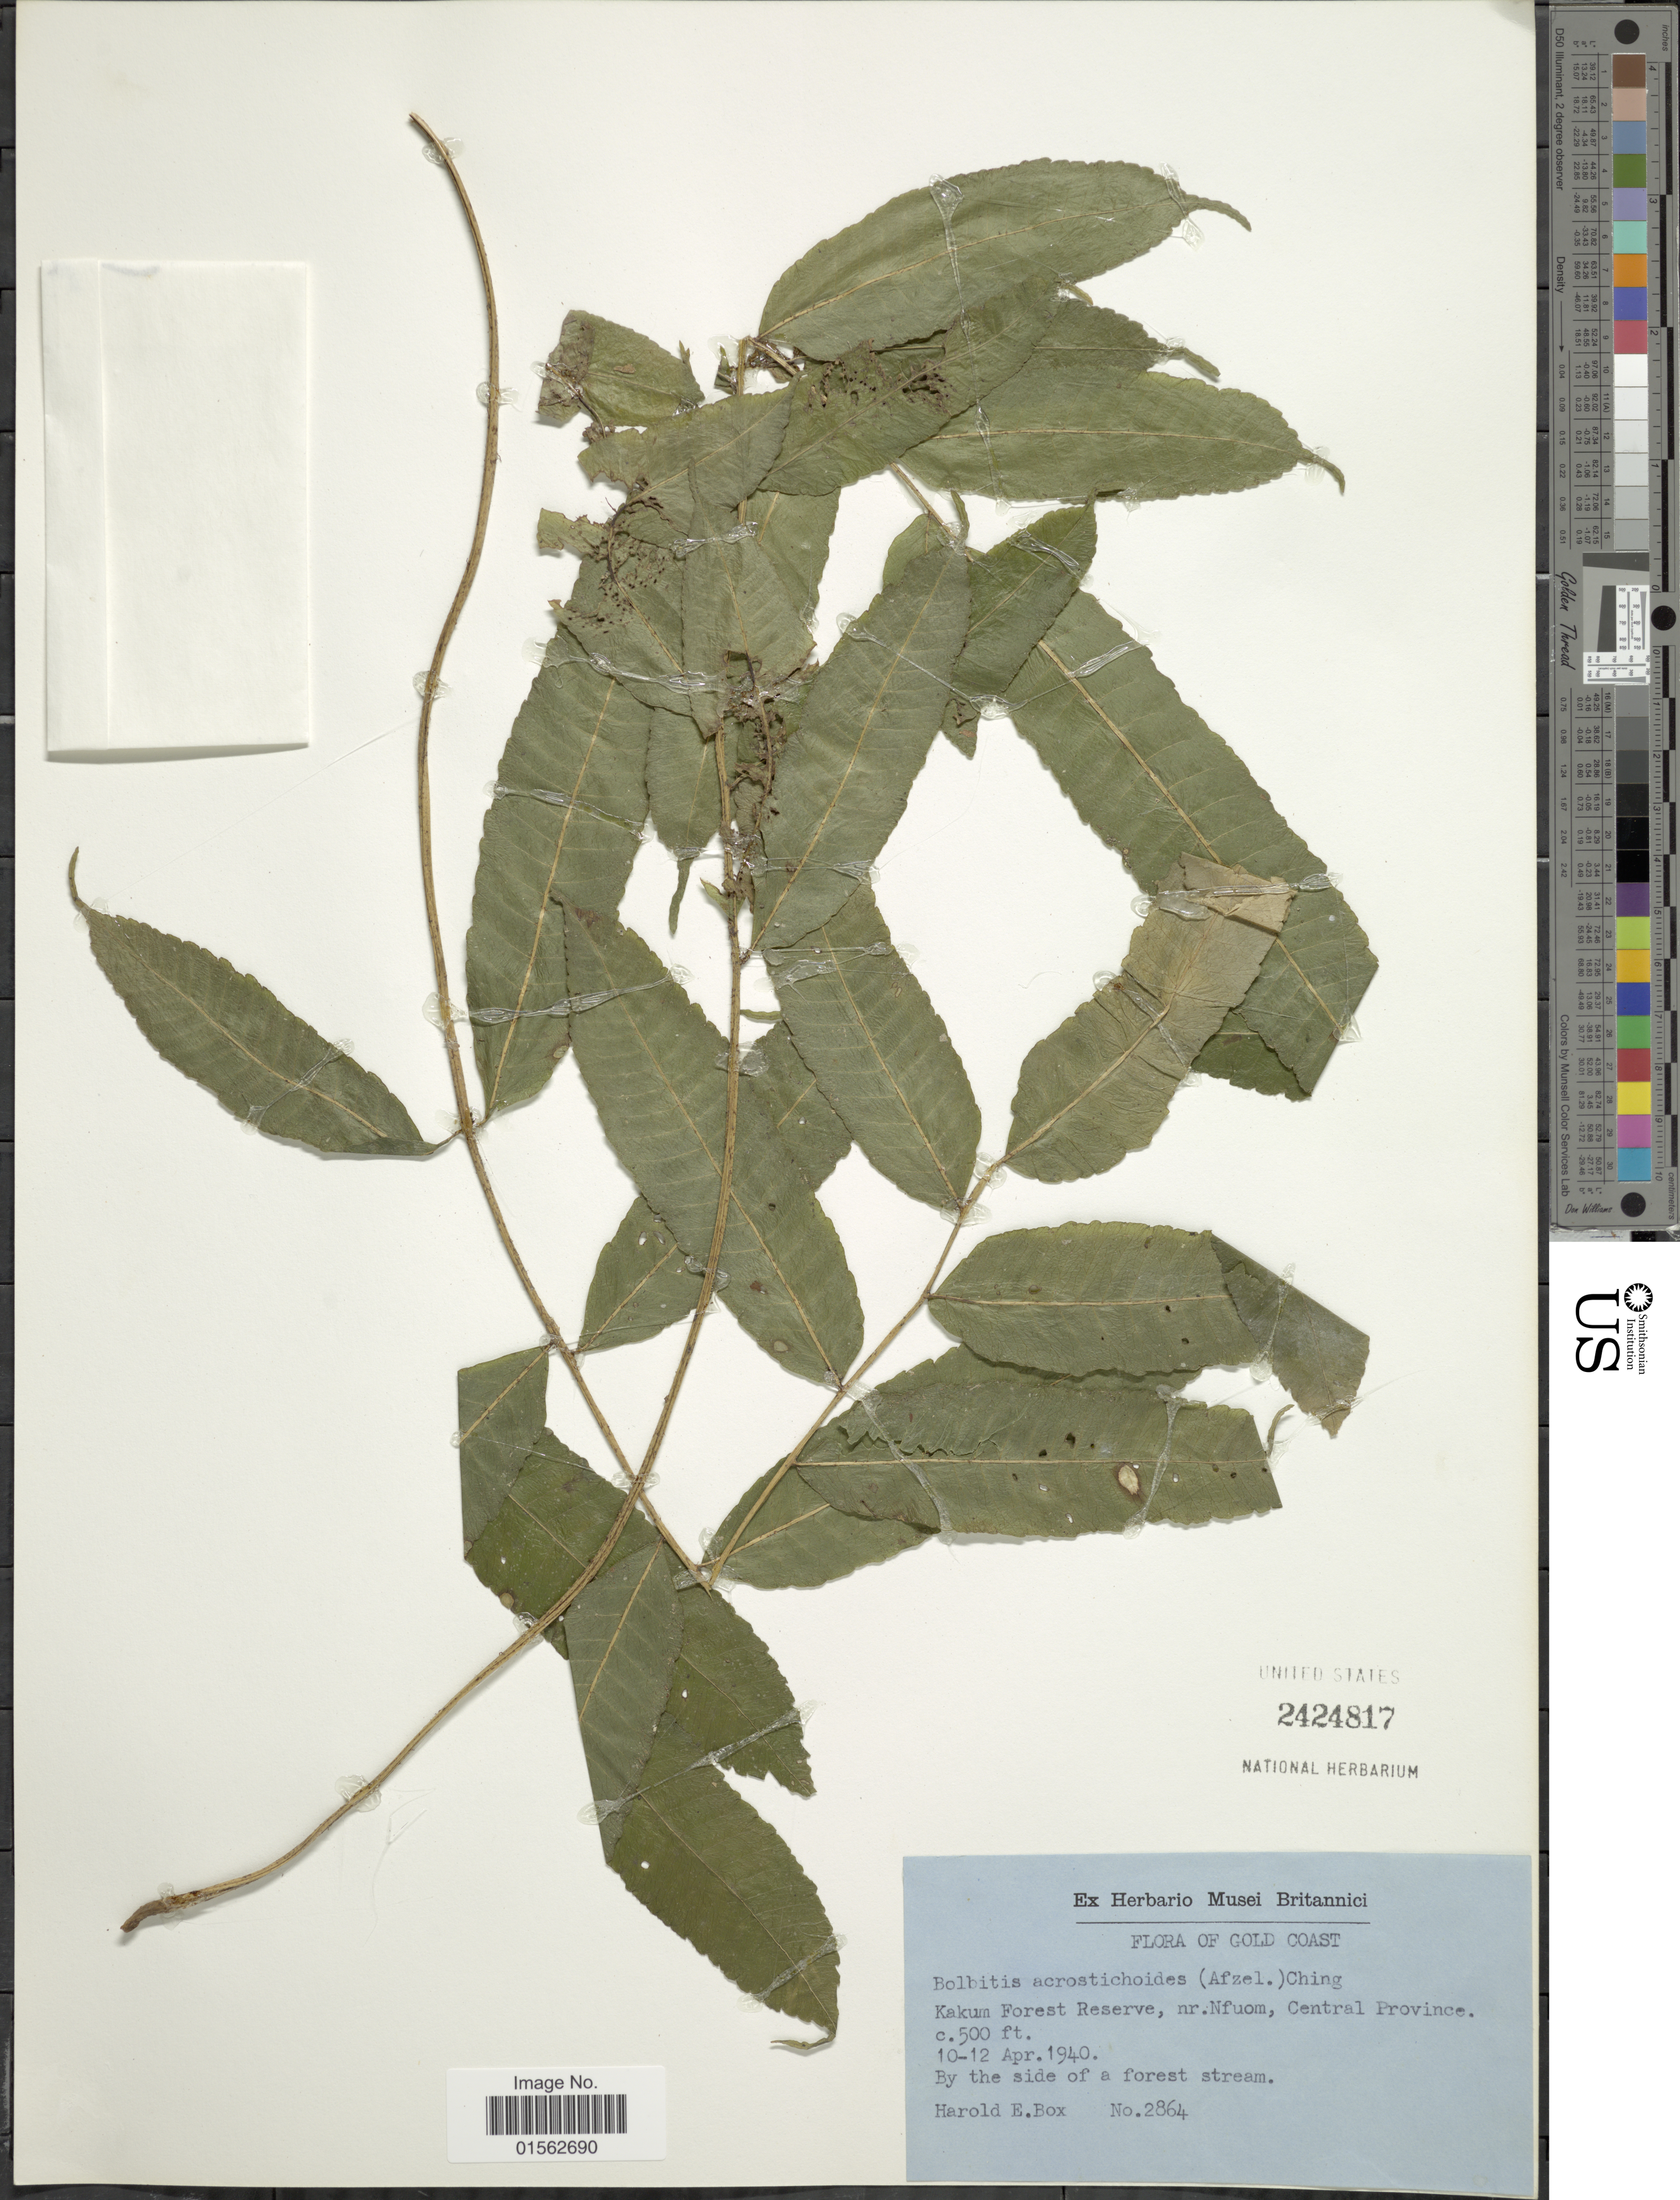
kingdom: Plantae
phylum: Tracheophyta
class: Polypodiopsida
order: Polypodiales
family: Dryopteridaceae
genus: Bolbitis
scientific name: Bolbitis acrostichoides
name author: (Hook.) Ching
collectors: H. E. Box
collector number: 2864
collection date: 1940-04-10/1940-04-12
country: Ghana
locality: Gold Coast, Kakum Forest Reserve, Nr. Nfuom, Central Province, by the side of a forest stream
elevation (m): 152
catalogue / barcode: US 2424817